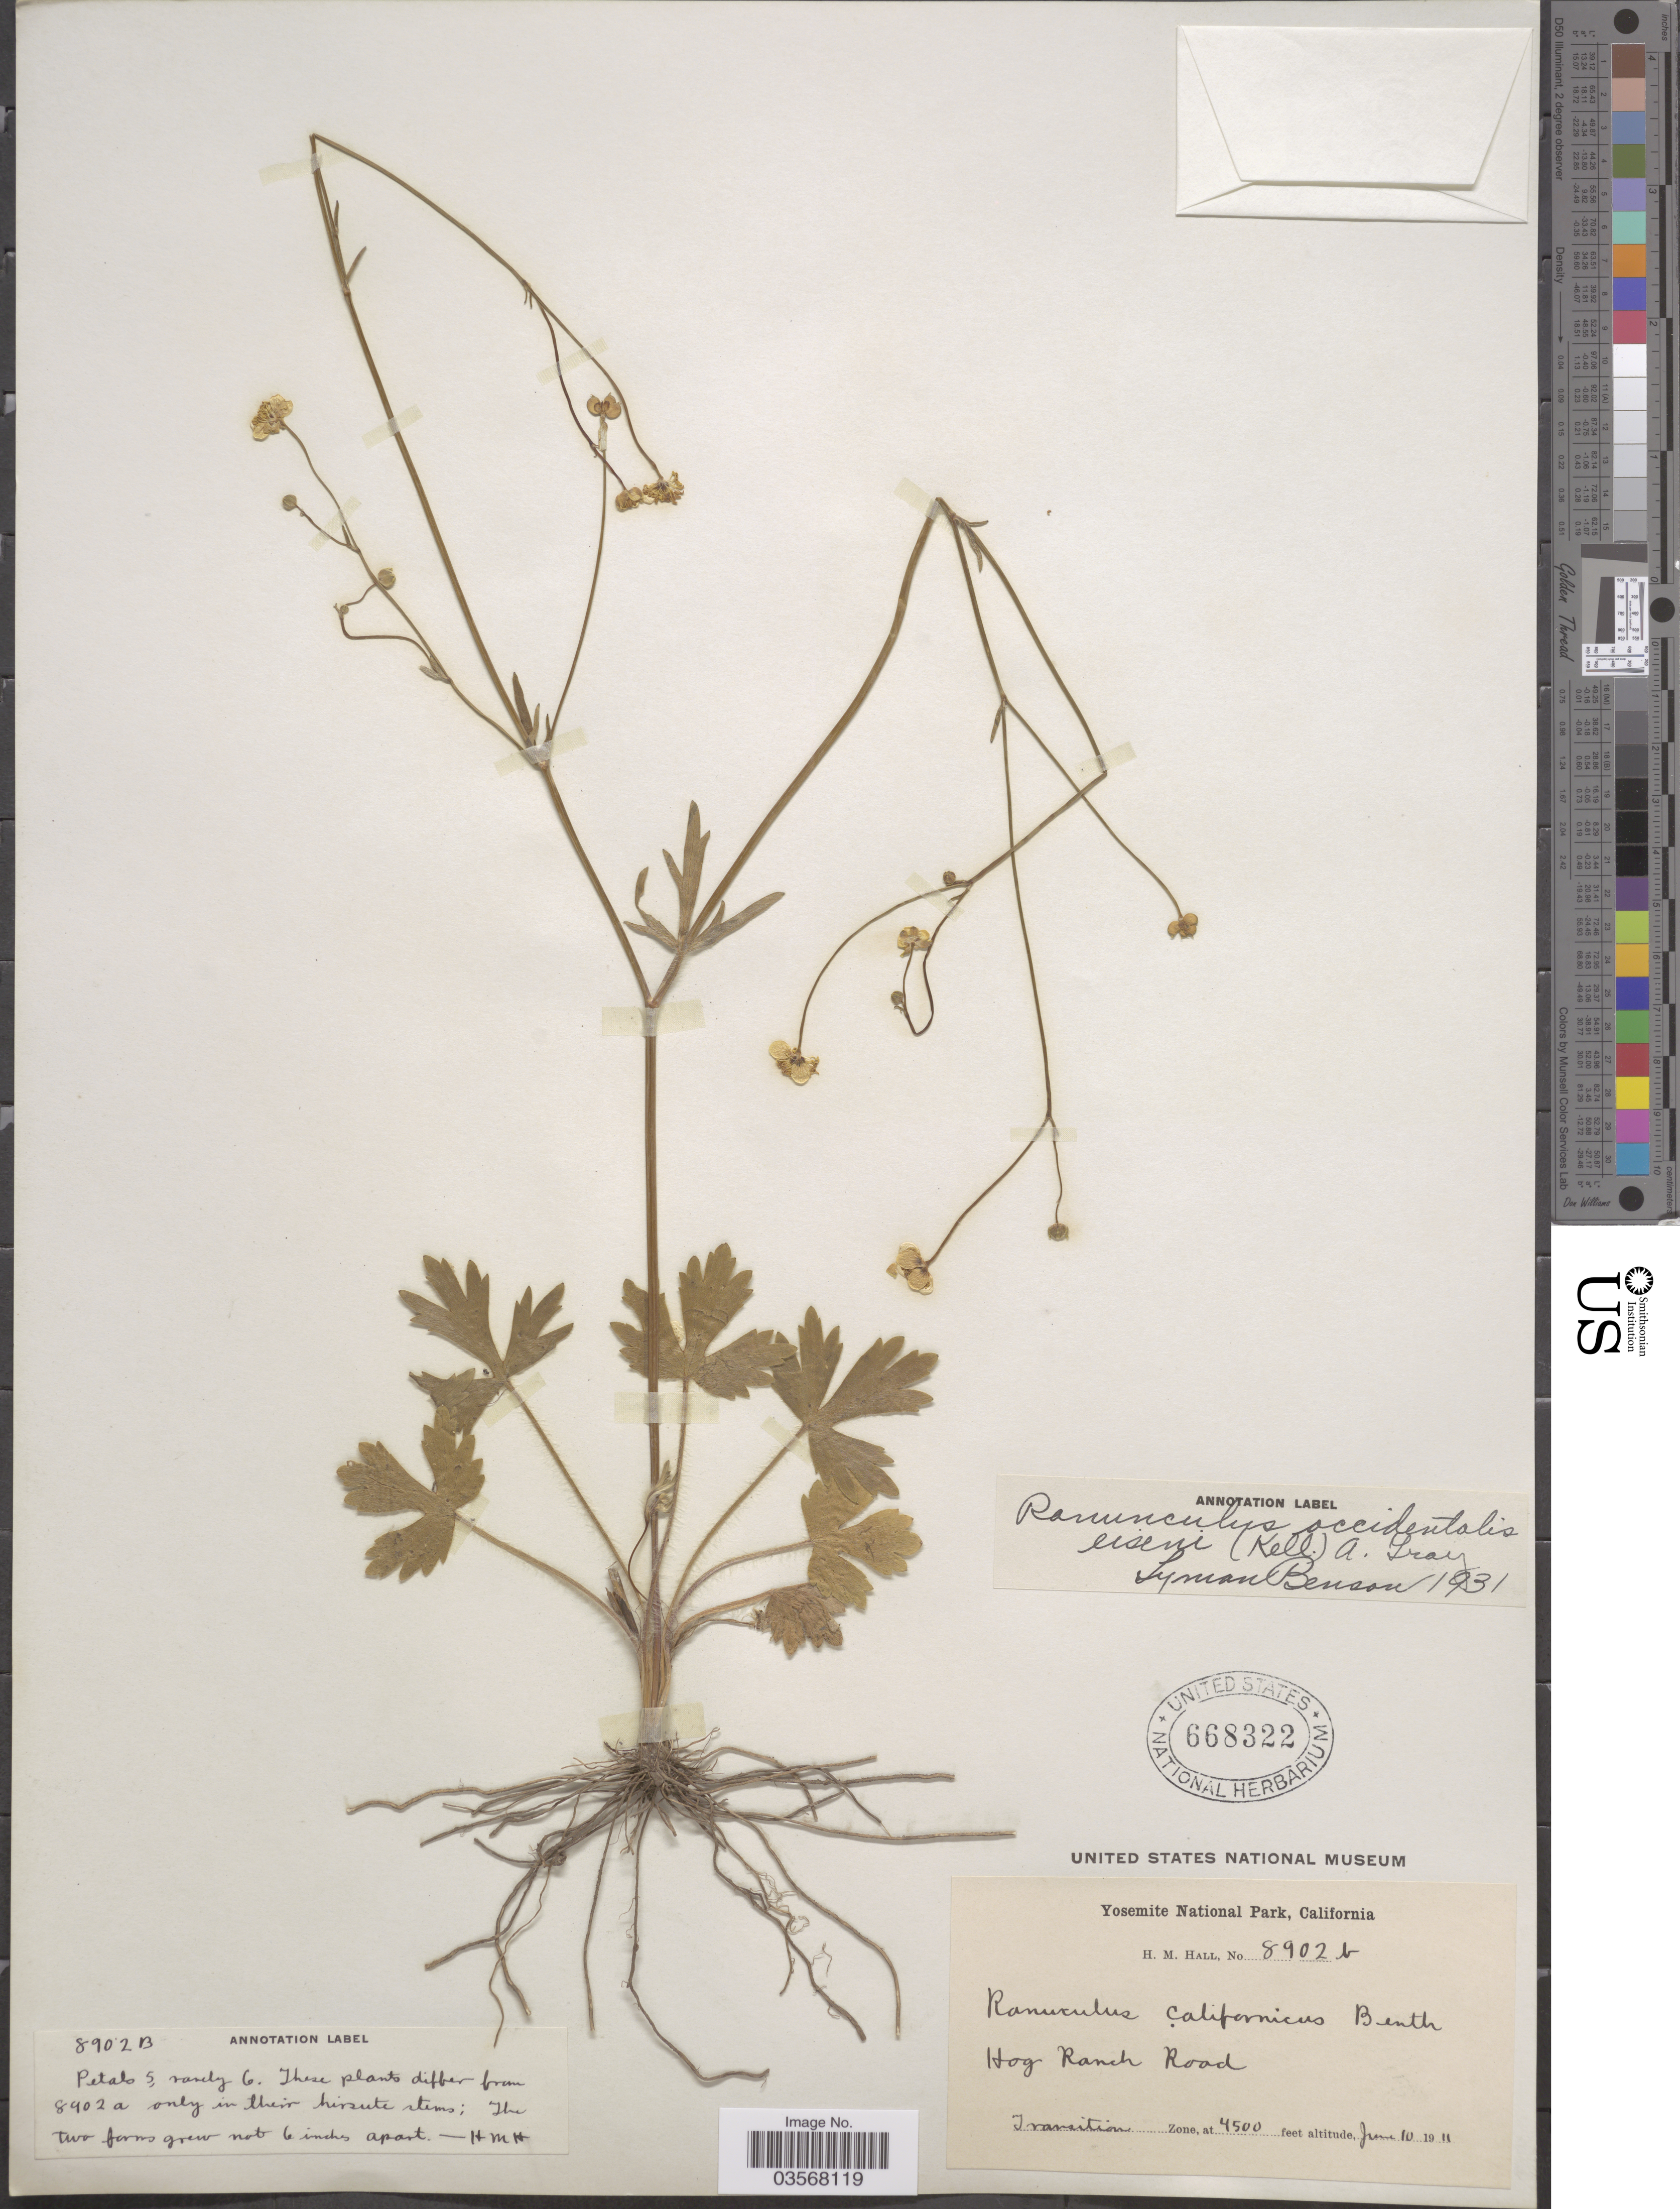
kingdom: Plantae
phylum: Tracheophyta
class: Magnoliopsida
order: Ranunculales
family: Ranunculaceae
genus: Ranunculus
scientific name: Ranunculus occidentalis var. eisenii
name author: Nutt.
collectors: H. M. Hall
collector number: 8902b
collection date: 1911-06-10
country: United States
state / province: California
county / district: Mariposa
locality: Yosemite National Park. Hog Ranch Road. Transition Zone.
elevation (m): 1372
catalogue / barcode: US 668322